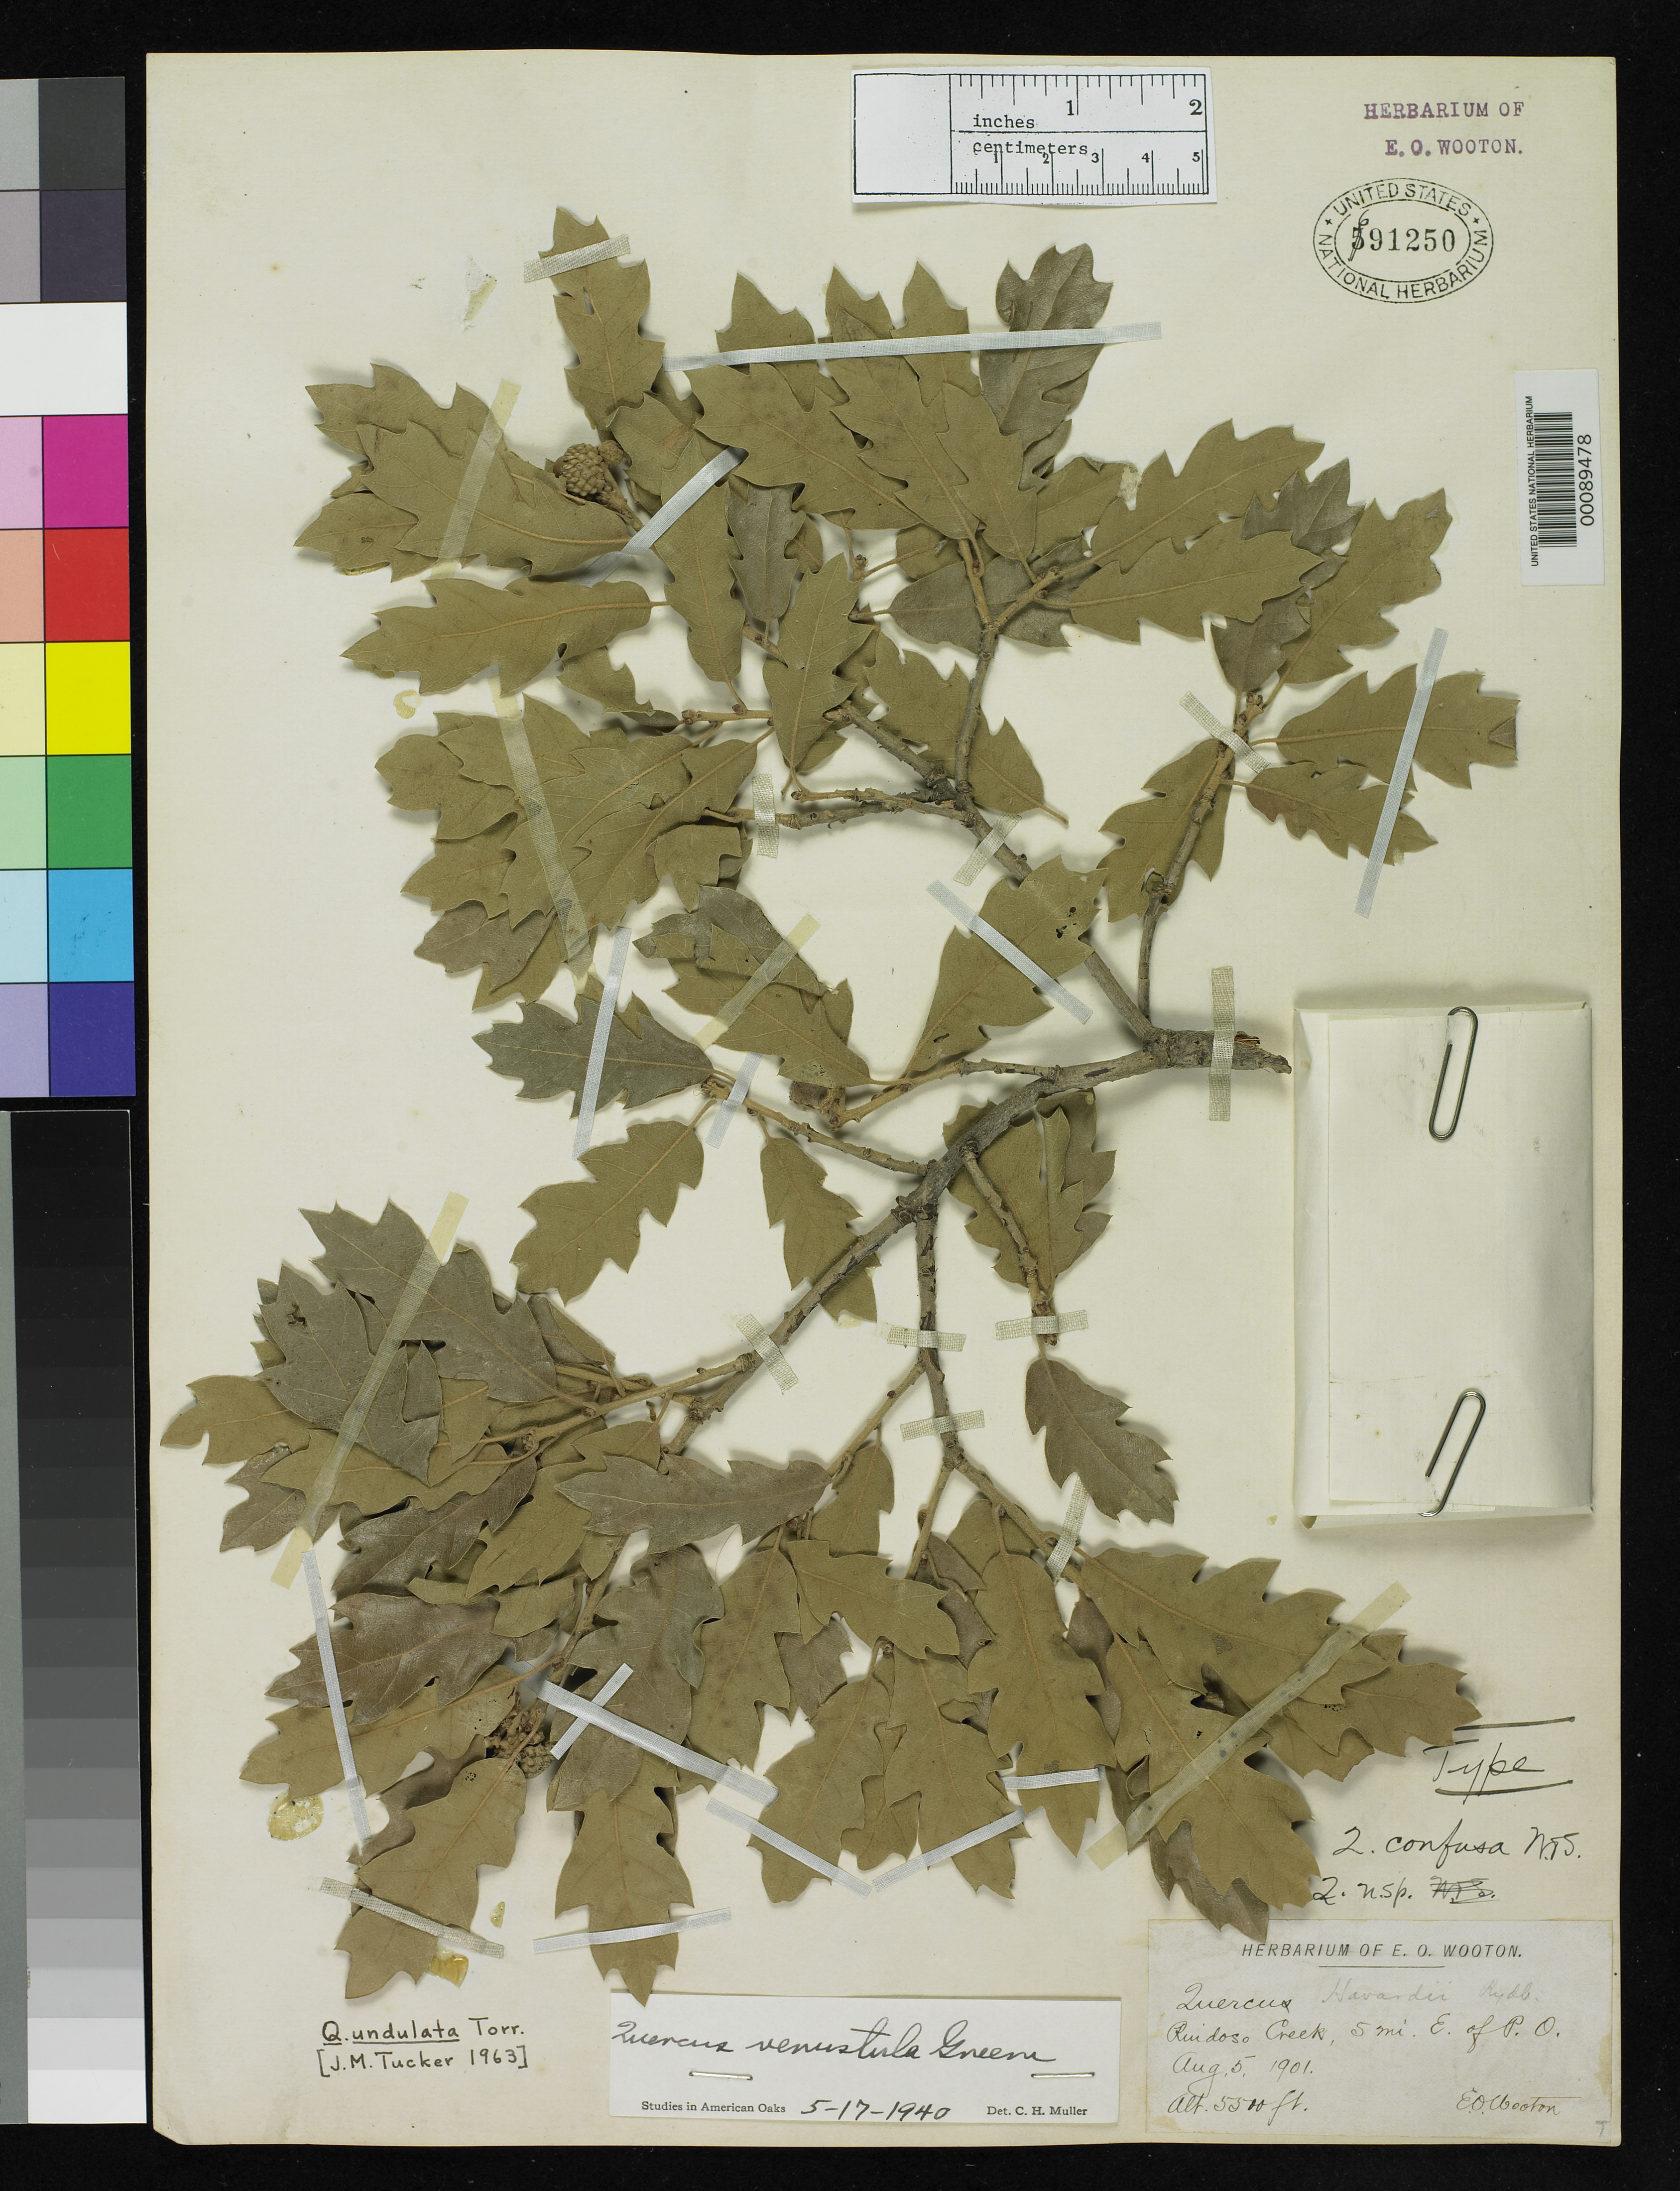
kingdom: Plantae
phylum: Tracheophyta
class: Magnoliopsida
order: Fagales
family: Fagaceae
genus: Quercus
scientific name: Quercus confusa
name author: Wooton & Standl.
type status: Holotype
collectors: E. O. Wooton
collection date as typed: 05 Aug 1901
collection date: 1901-08-05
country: United States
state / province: New Mexico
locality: Ruidoso Creek, 5 mi E of Ruidkoso Post Office.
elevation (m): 1650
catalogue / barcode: US 691250